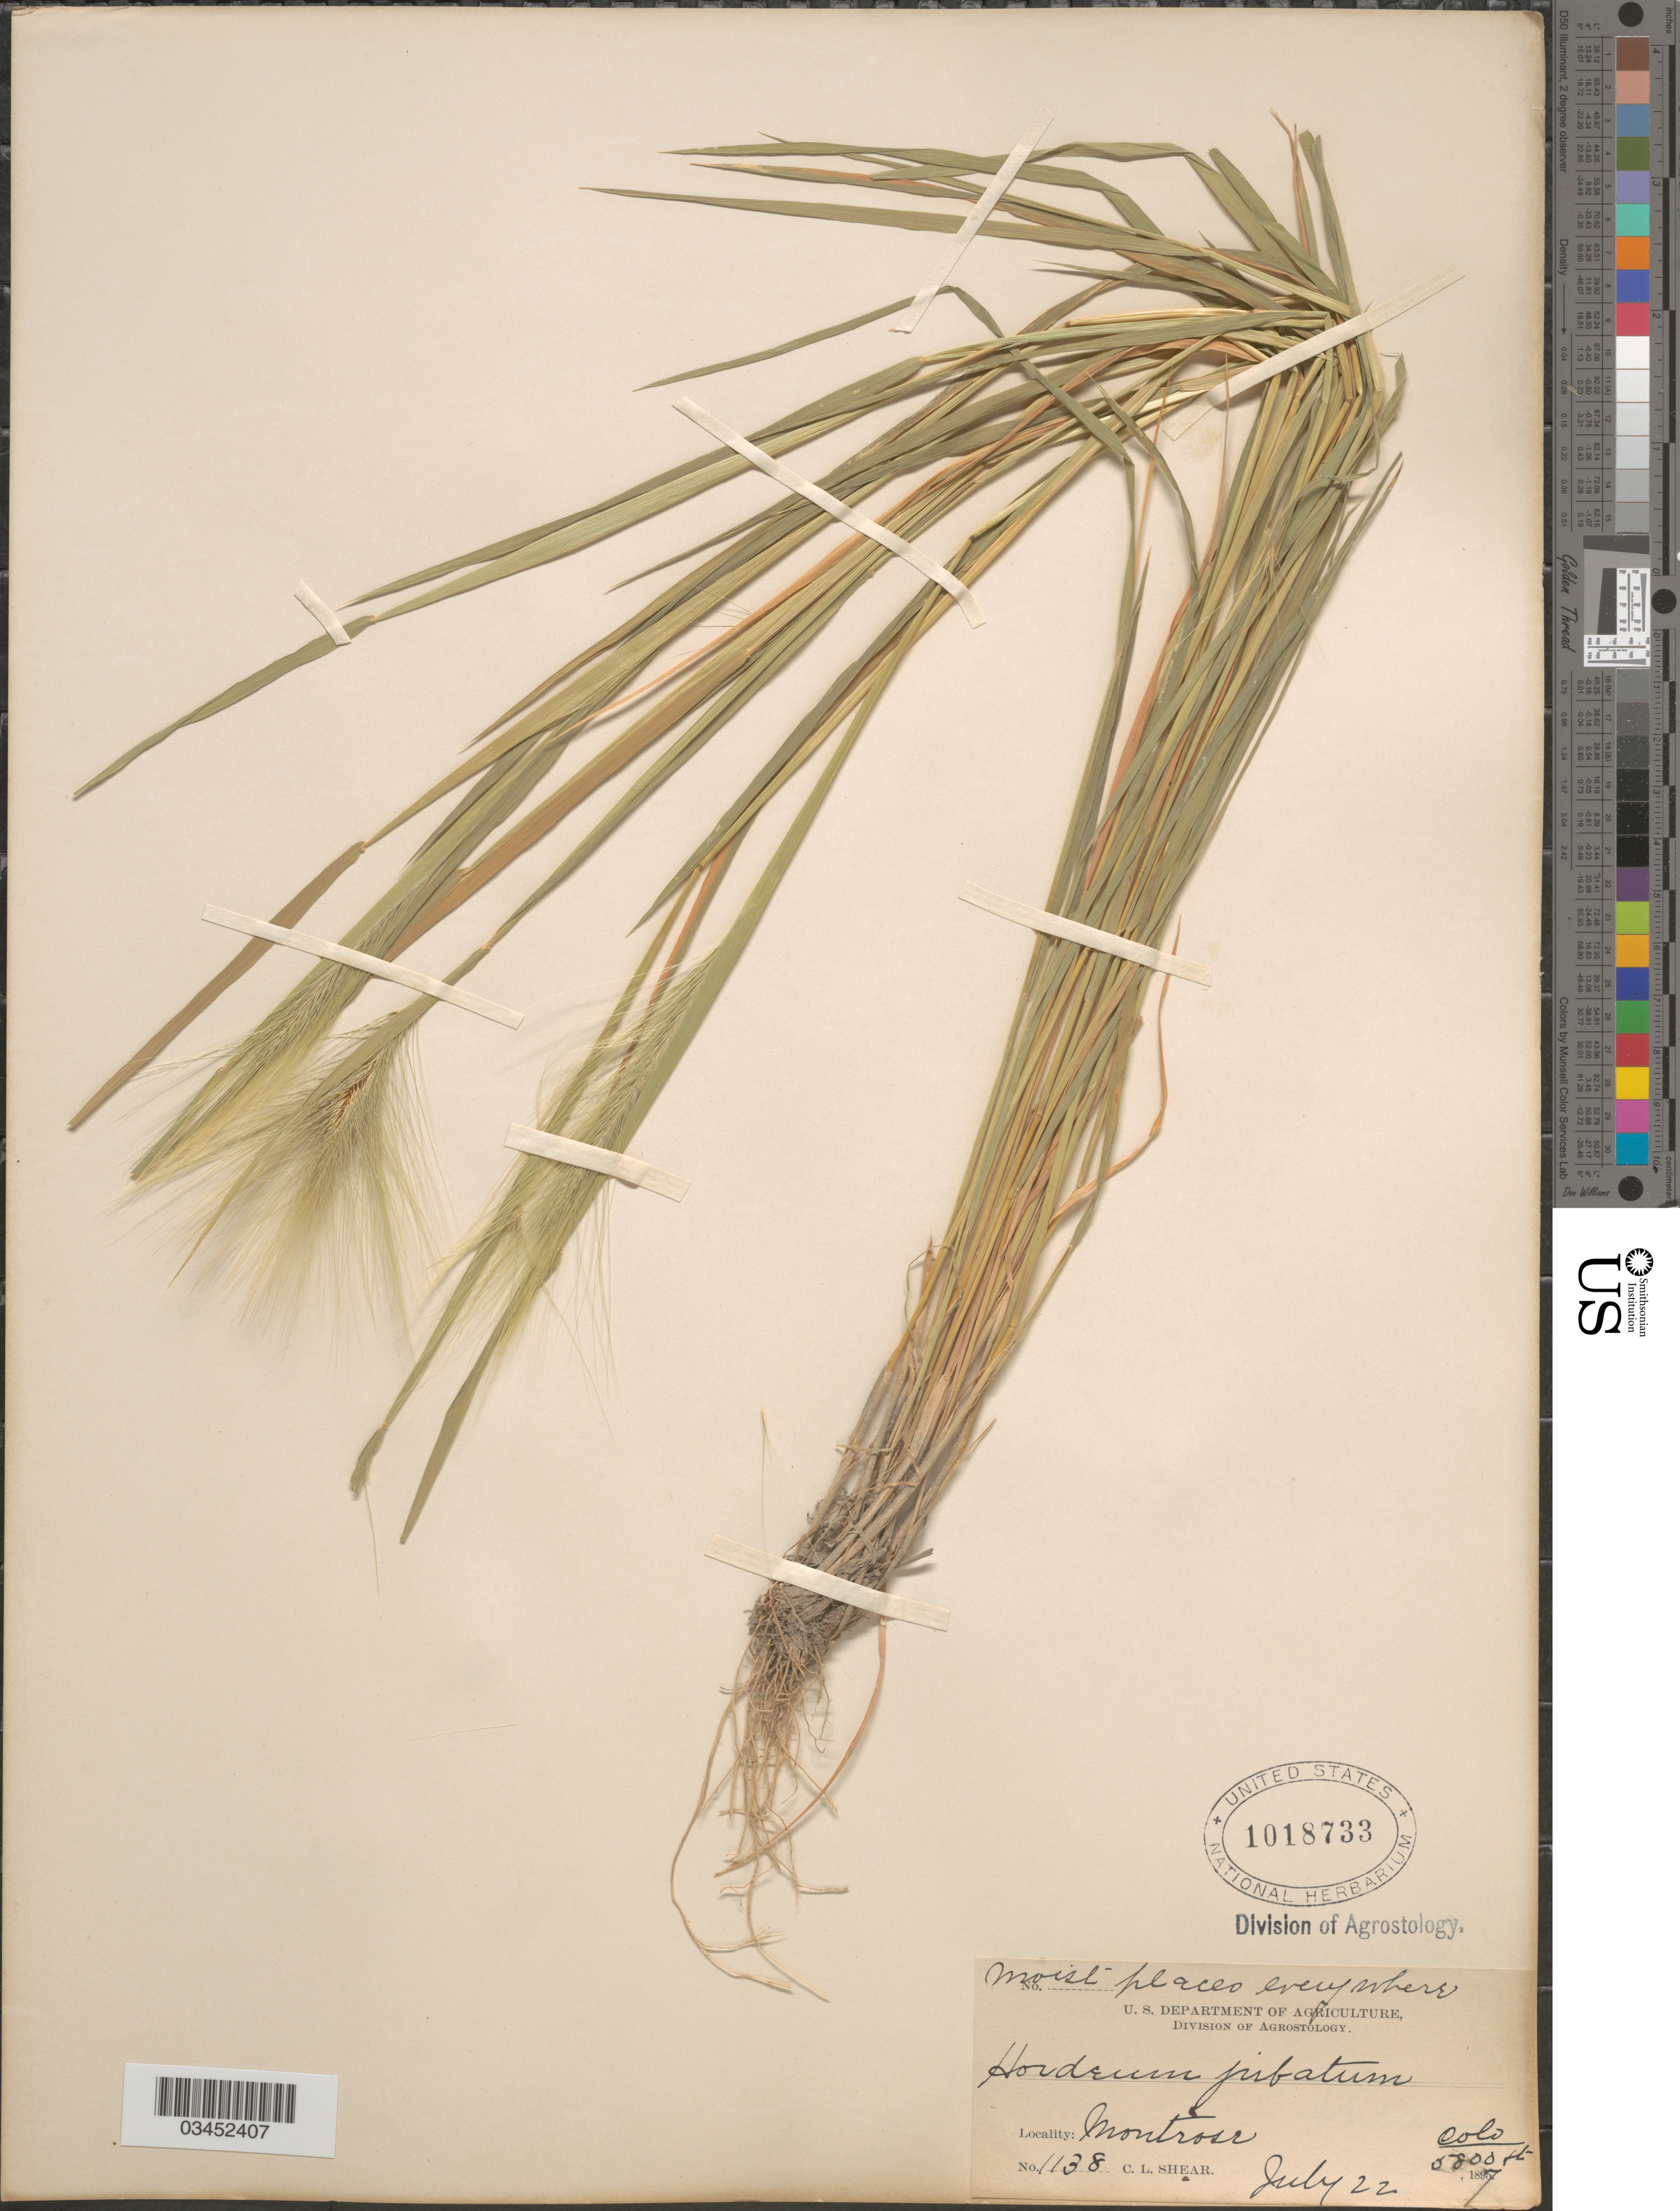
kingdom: Plantae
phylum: Tracheophyta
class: Liliopsida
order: Poales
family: Poaceae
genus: Hordeum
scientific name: Hordeum jubatum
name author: L.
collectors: C. L. Shear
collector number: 1138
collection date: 1897-07-22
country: United States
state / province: Colorado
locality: Montrose.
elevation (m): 1768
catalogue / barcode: US 1018733